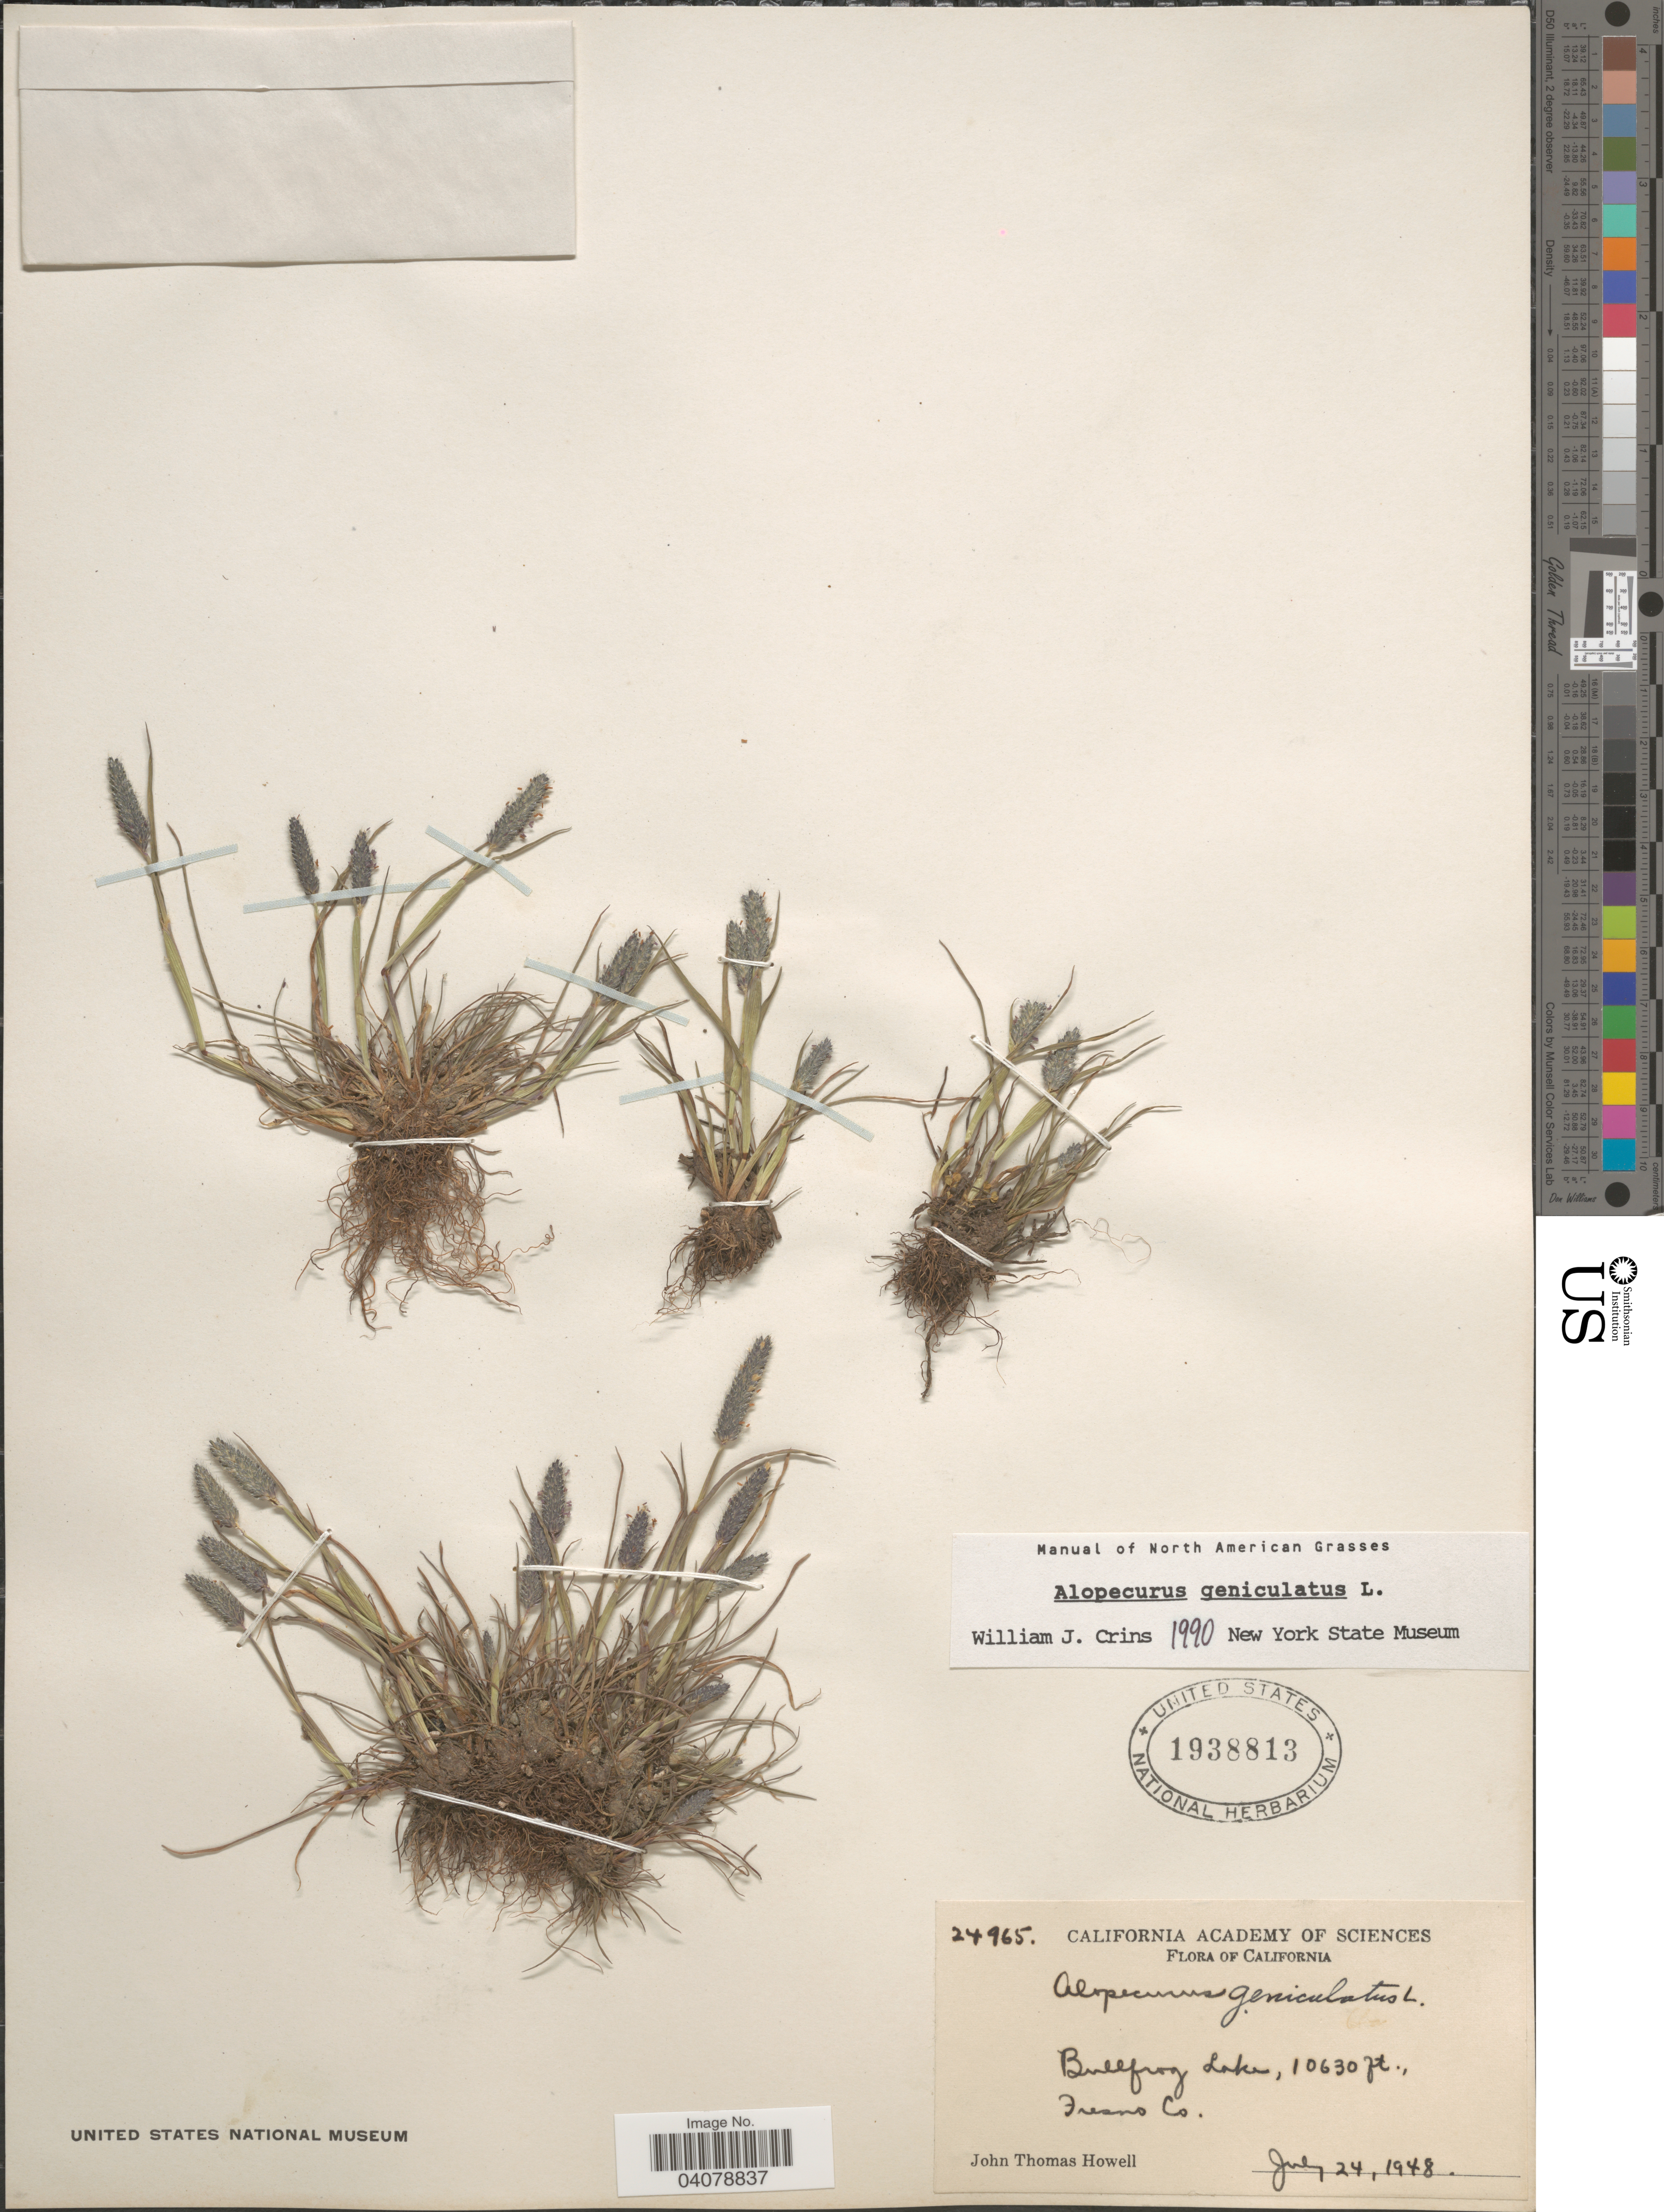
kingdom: Plantae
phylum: Tracheophyta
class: Liliopsida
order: Poales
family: Poaceae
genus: Alopecurus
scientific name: Alopecurus geniculatus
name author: L.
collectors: J. T. Howell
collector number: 24965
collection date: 1948-07-24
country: United States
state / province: California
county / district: Fresno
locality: Bullfrog Lake. Fresno Co.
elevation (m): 3240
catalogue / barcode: US 1938813